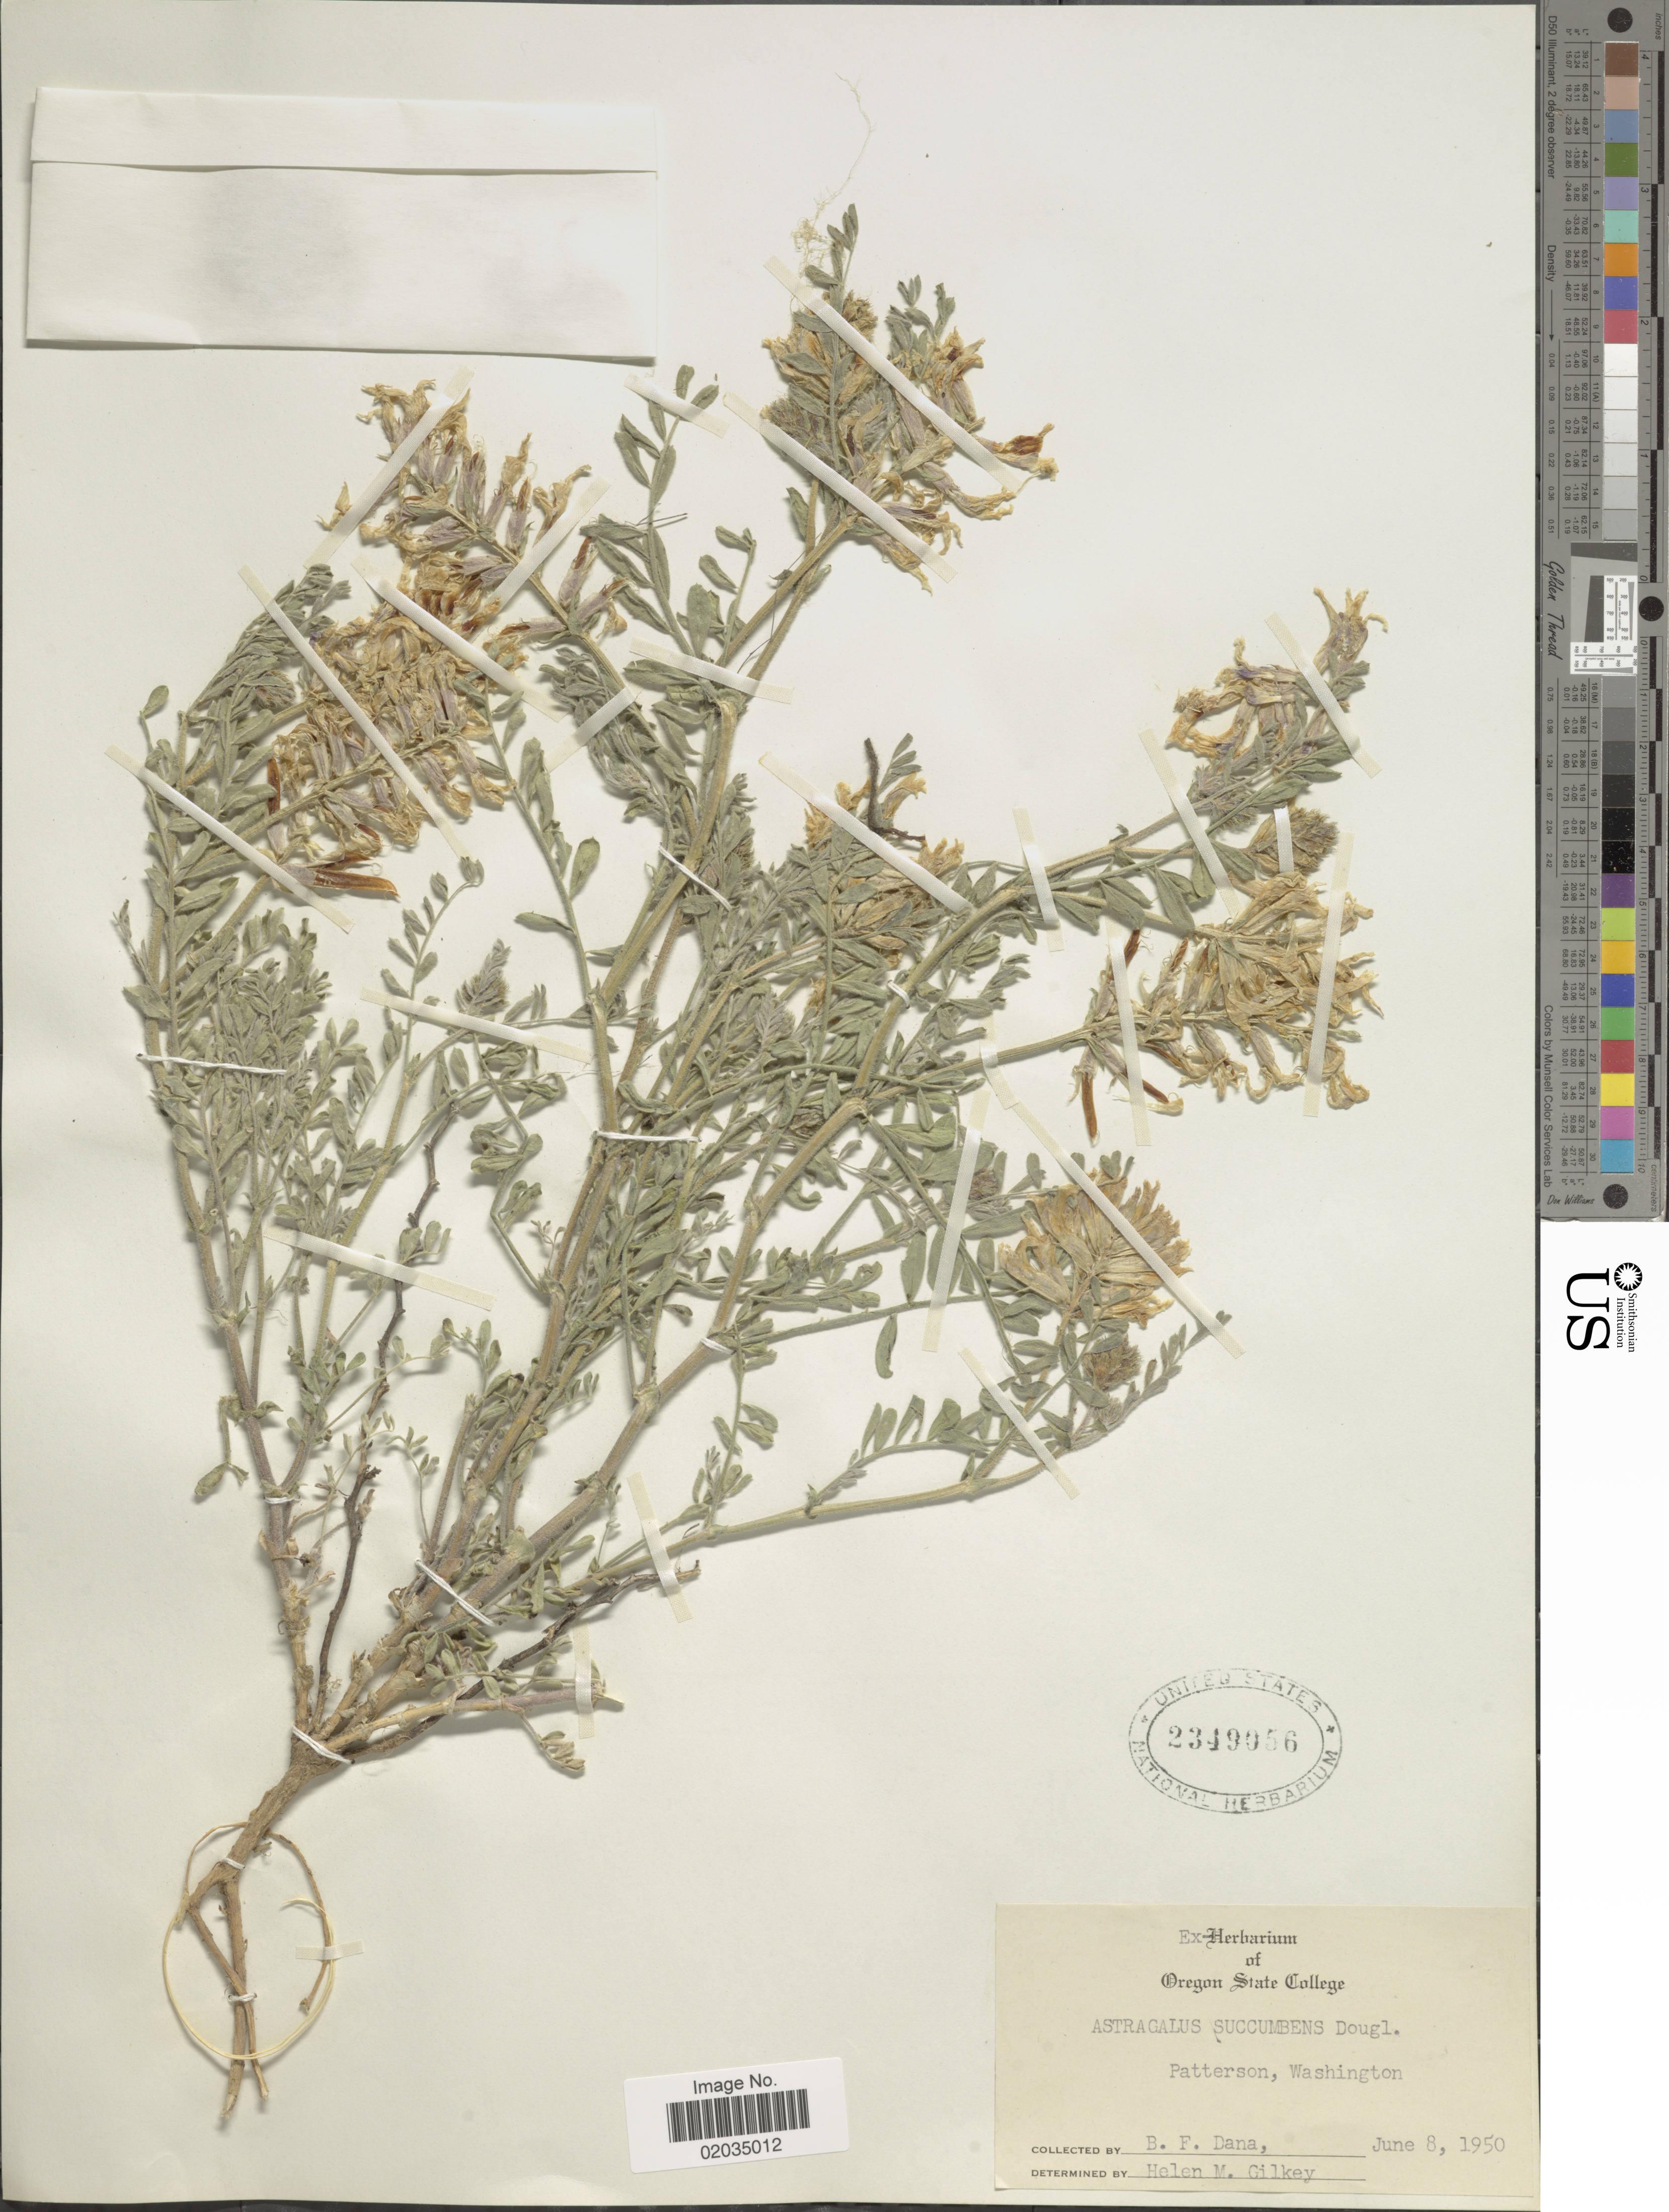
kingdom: Plantae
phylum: Tracheophyta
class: Magnoliopsida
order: Fabales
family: Fabaceae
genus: Astragalus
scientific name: Astragalus succumbens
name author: Hook.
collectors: B. Dana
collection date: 1950-06-08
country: United States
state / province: Washington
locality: Patterson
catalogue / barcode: US 2349056